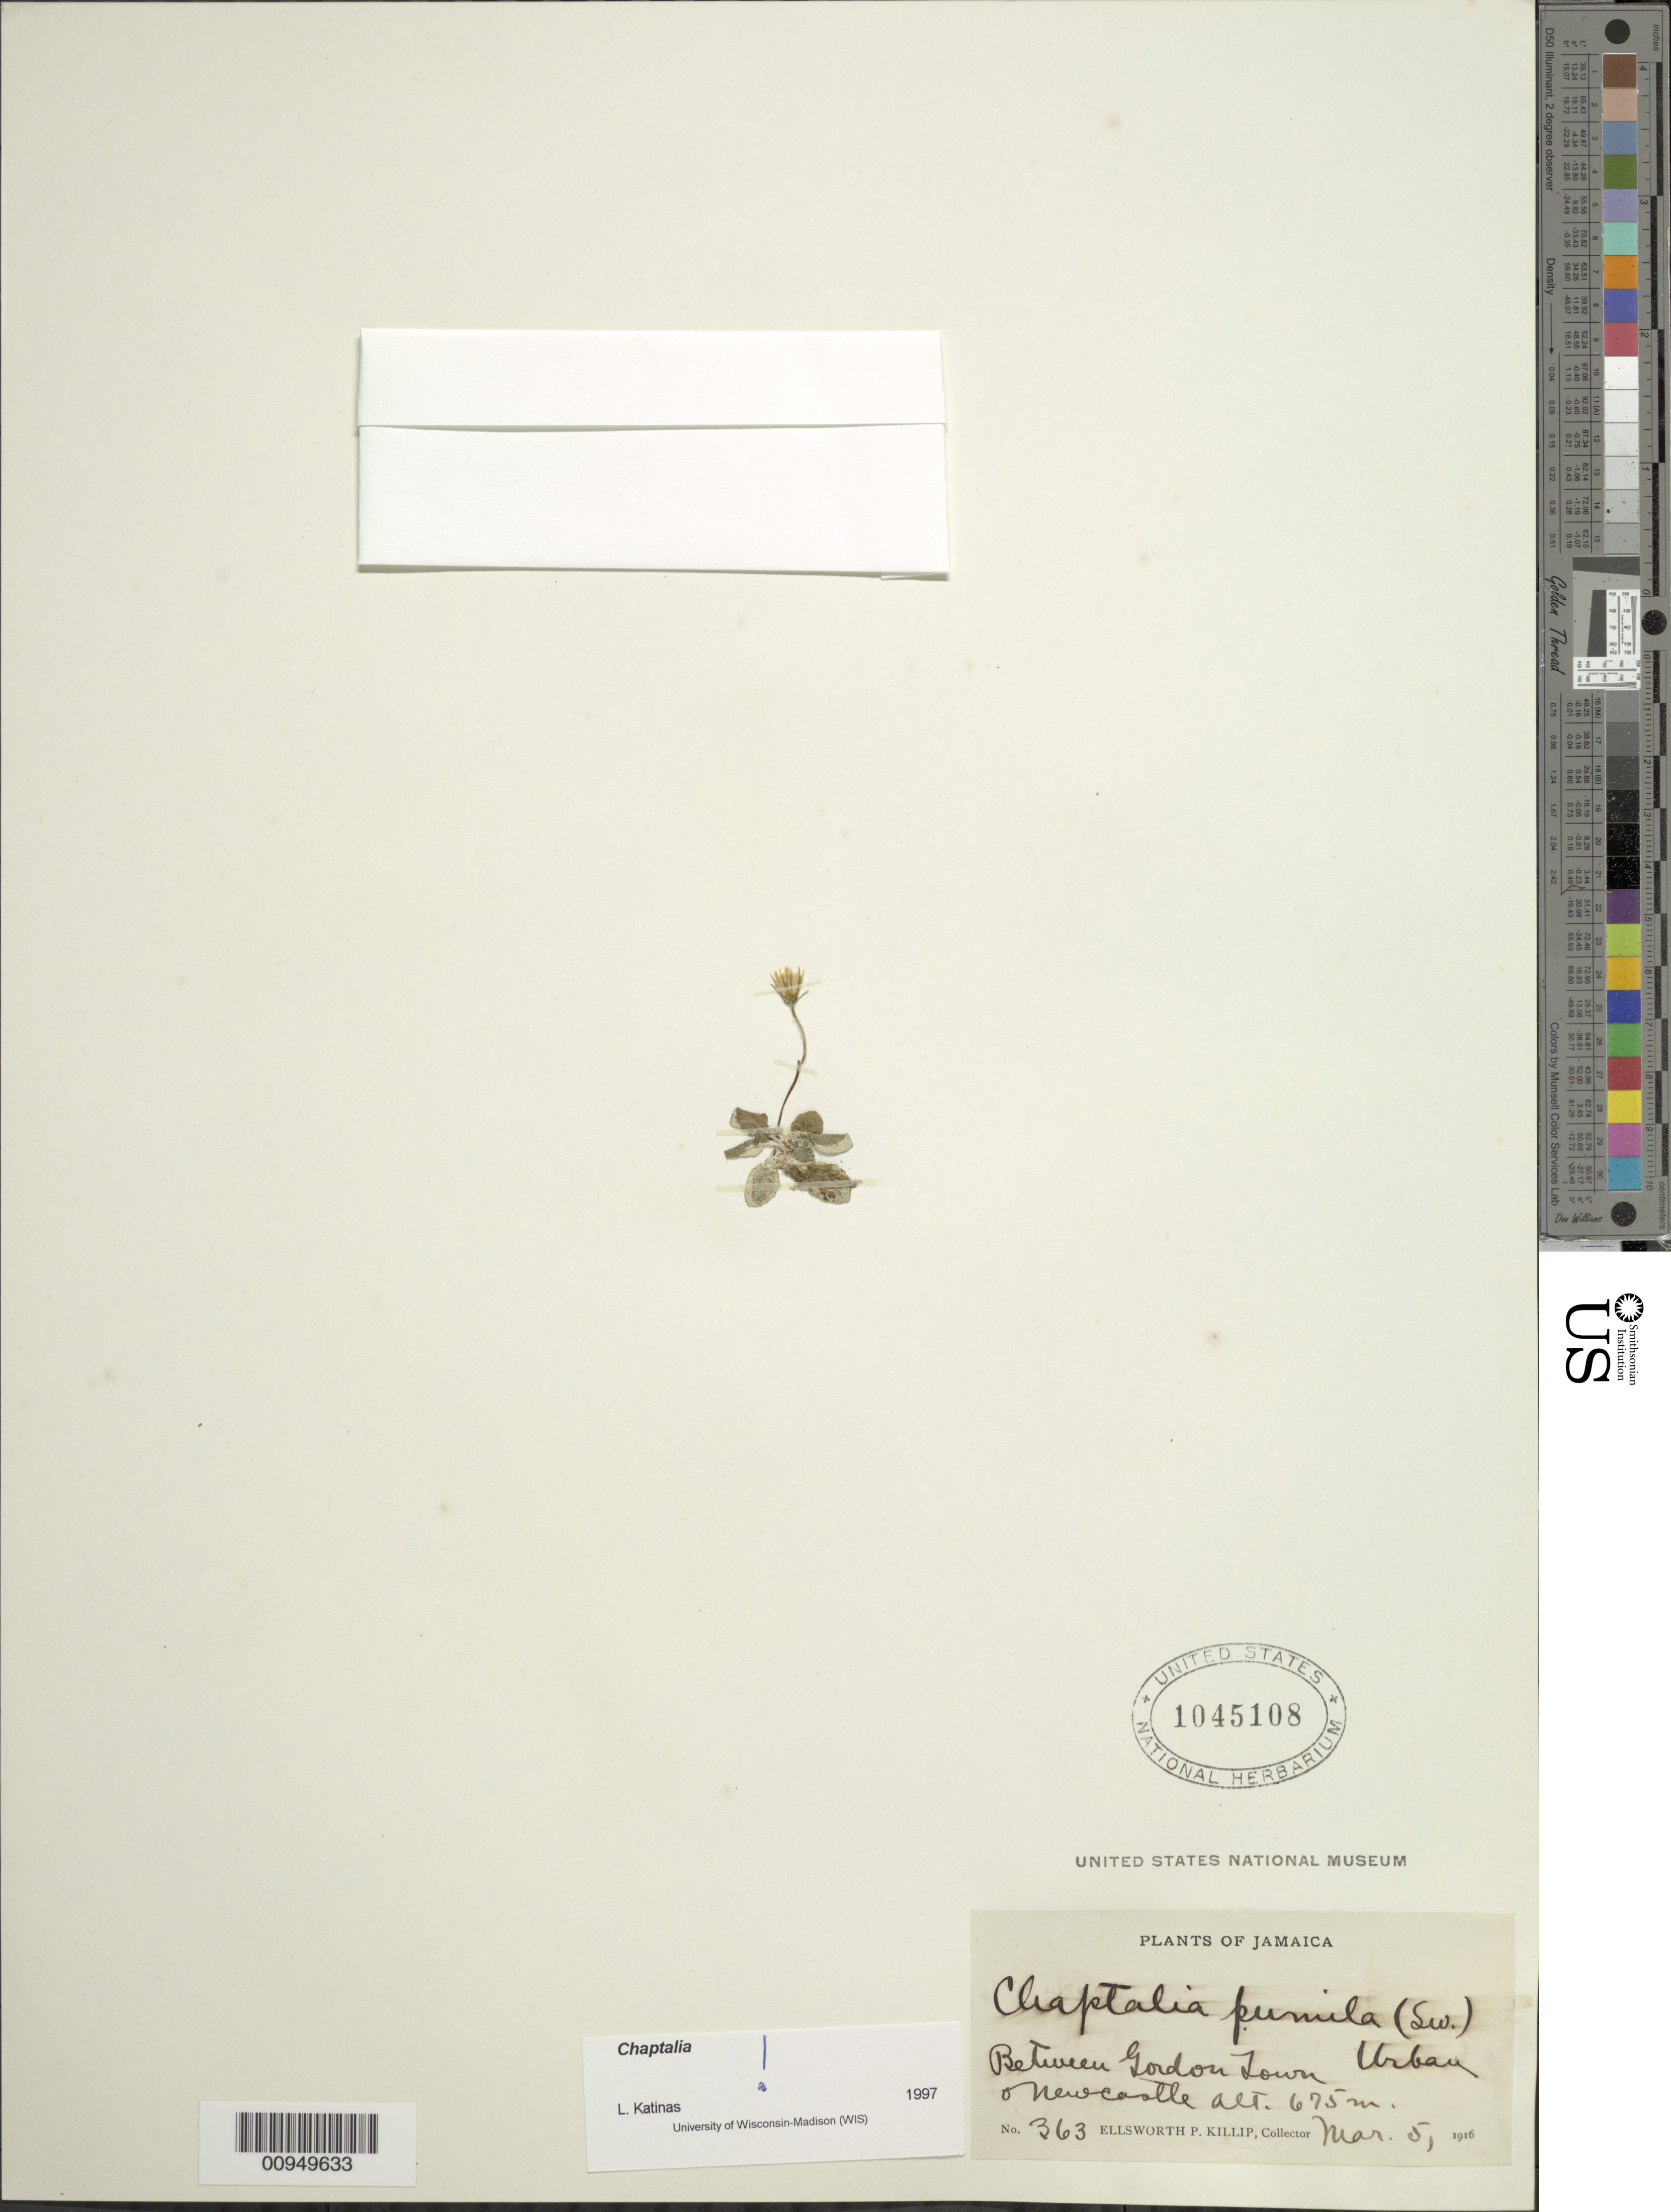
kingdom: Plantae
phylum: Tracheophyta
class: Magnoliopsida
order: Asterales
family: Asteraceae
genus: Chaptalia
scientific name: Chaptalia pumila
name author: (Sw.) Urb.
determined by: Katinas, L.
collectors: E. P. Killip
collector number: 363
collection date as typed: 05 Mar 1916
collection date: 1916-03-05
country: Jamaica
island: Jamaica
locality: Between Gordon Town and Newcastle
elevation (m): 675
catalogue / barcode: US 1045108